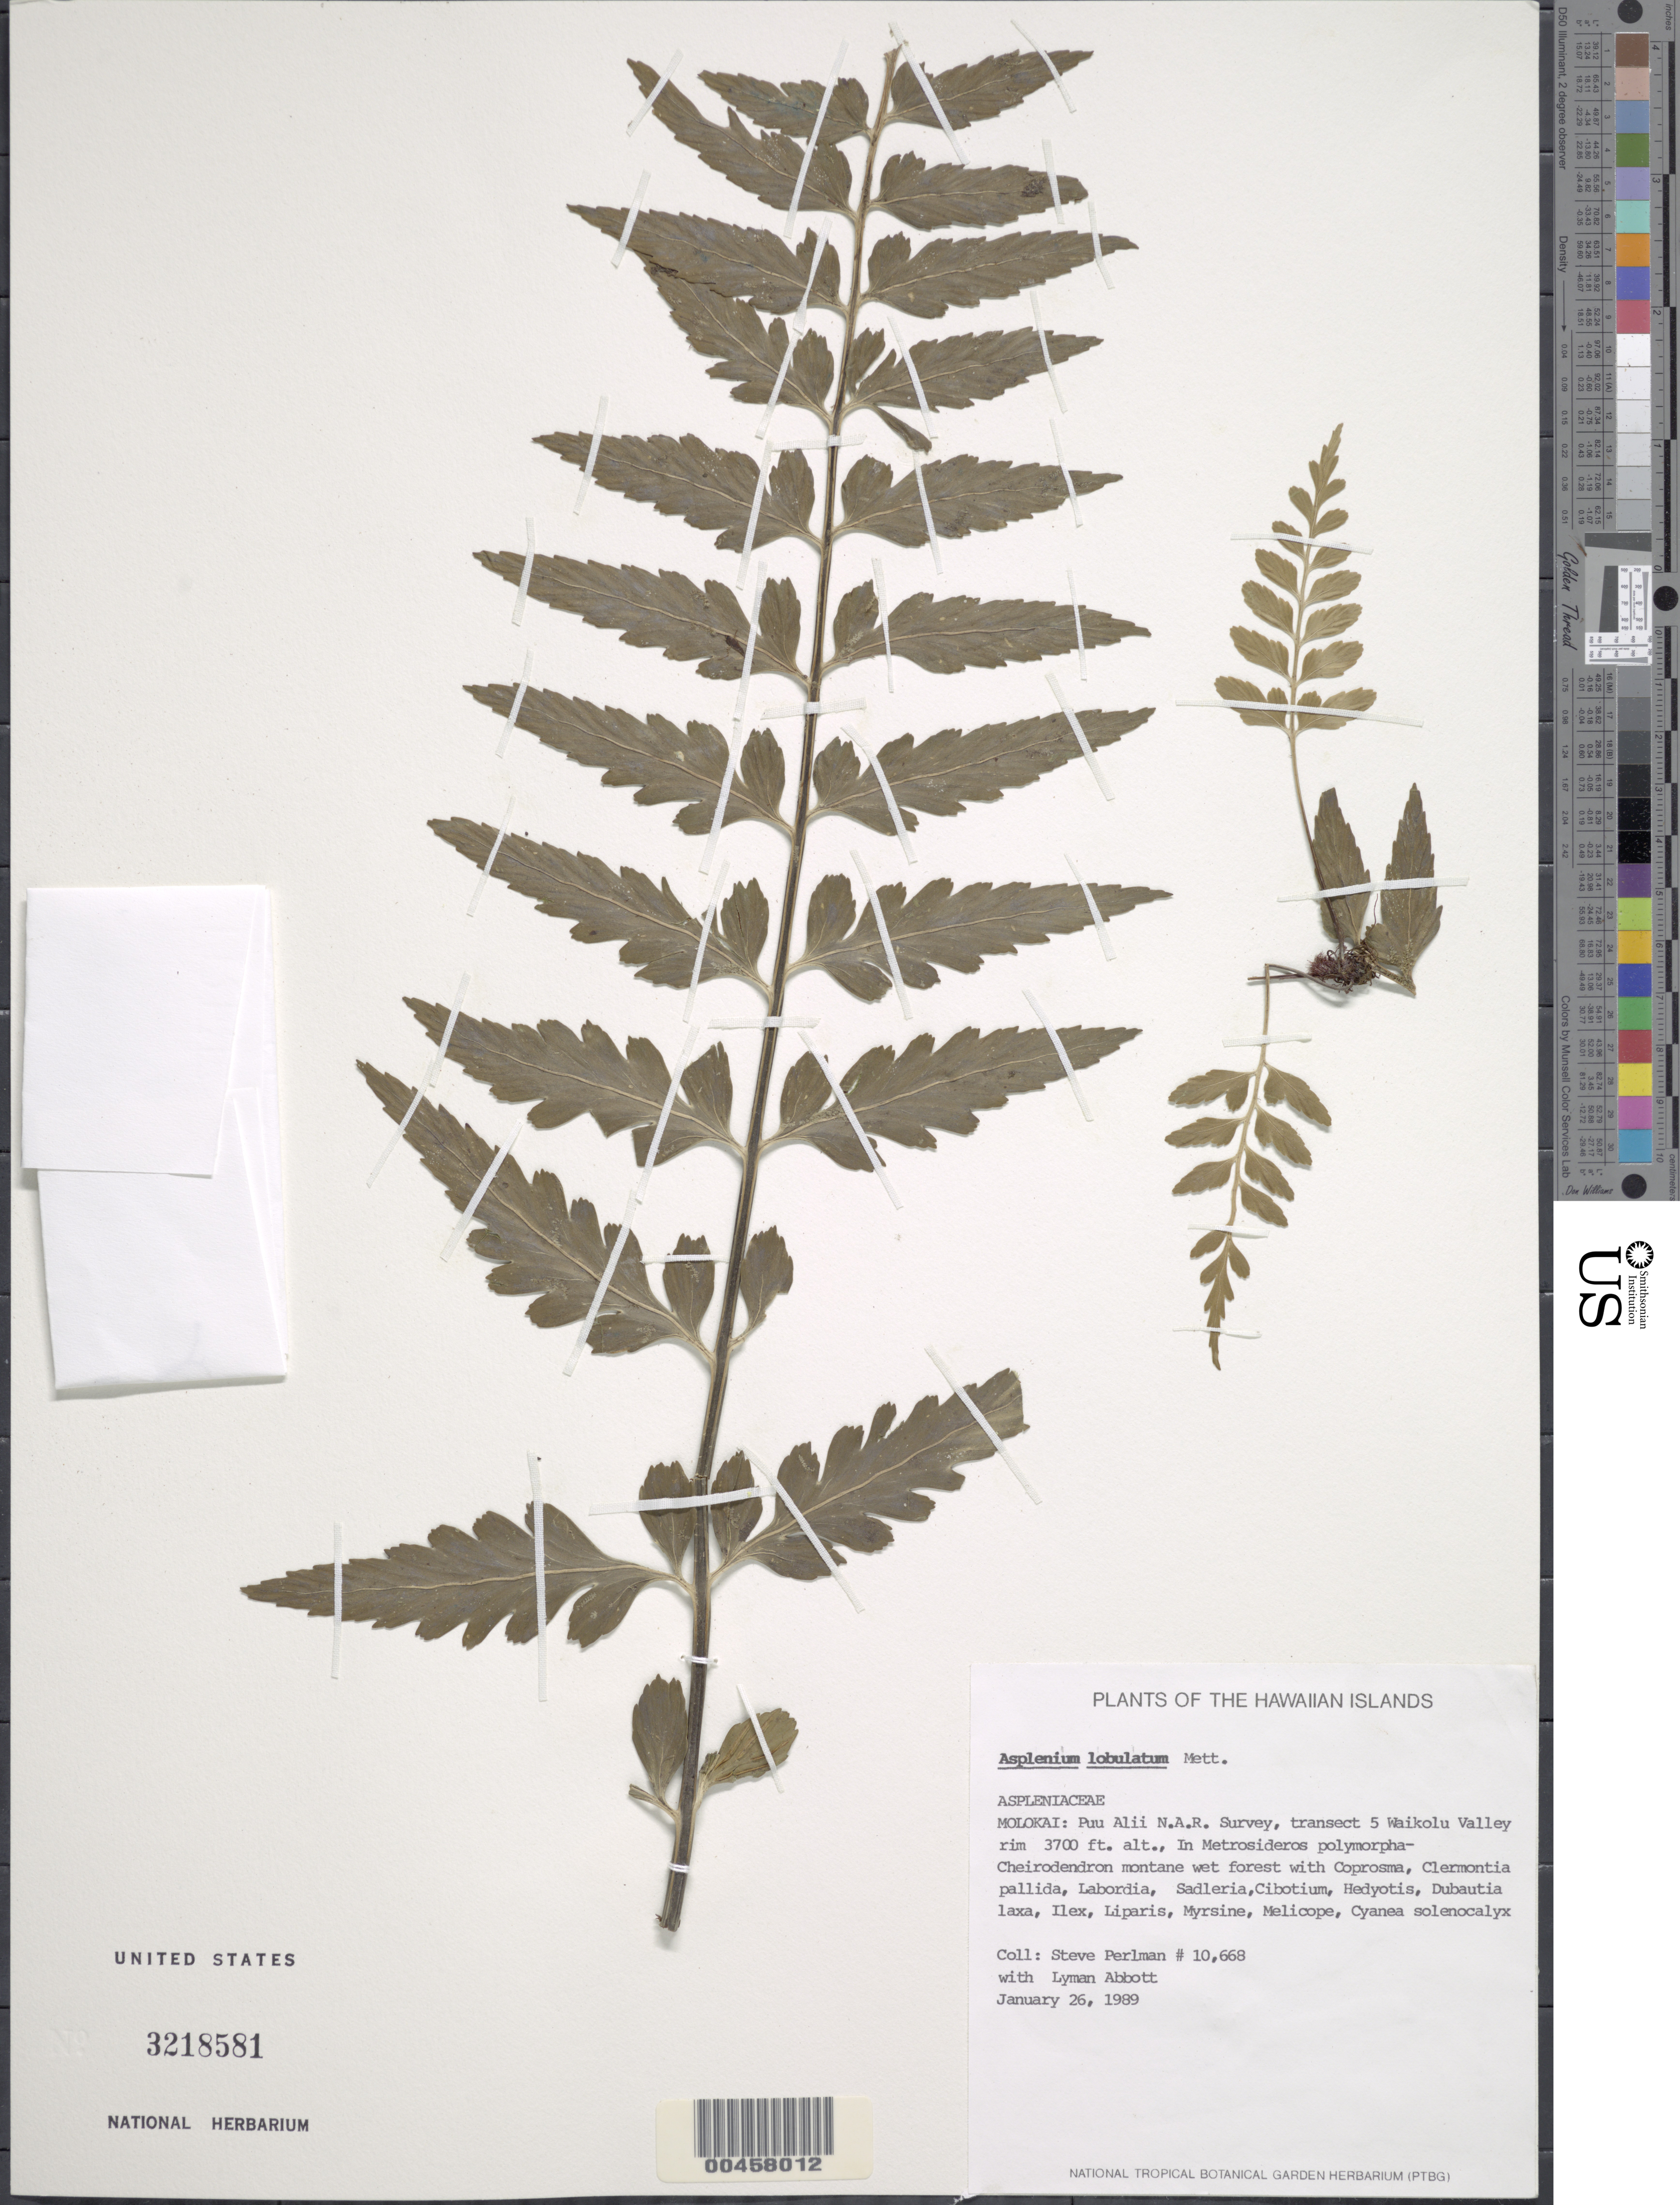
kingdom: Plantae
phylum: Tracheophyta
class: Polypodiopsida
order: Polypodiales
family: Aspleniaceae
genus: Asplenium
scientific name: Asplenium lobulatum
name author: Mett.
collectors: S. P. Perlman & L. Abbott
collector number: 10668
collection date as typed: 26 Jan 1989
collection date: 1989-01-26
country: United States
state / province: Hawaii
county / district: Maui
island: Moloka'i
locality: Puu Alii N.A.R. Survey, transect 5 Waikolu Valley rim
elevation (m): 1128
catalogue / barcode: US 3218581